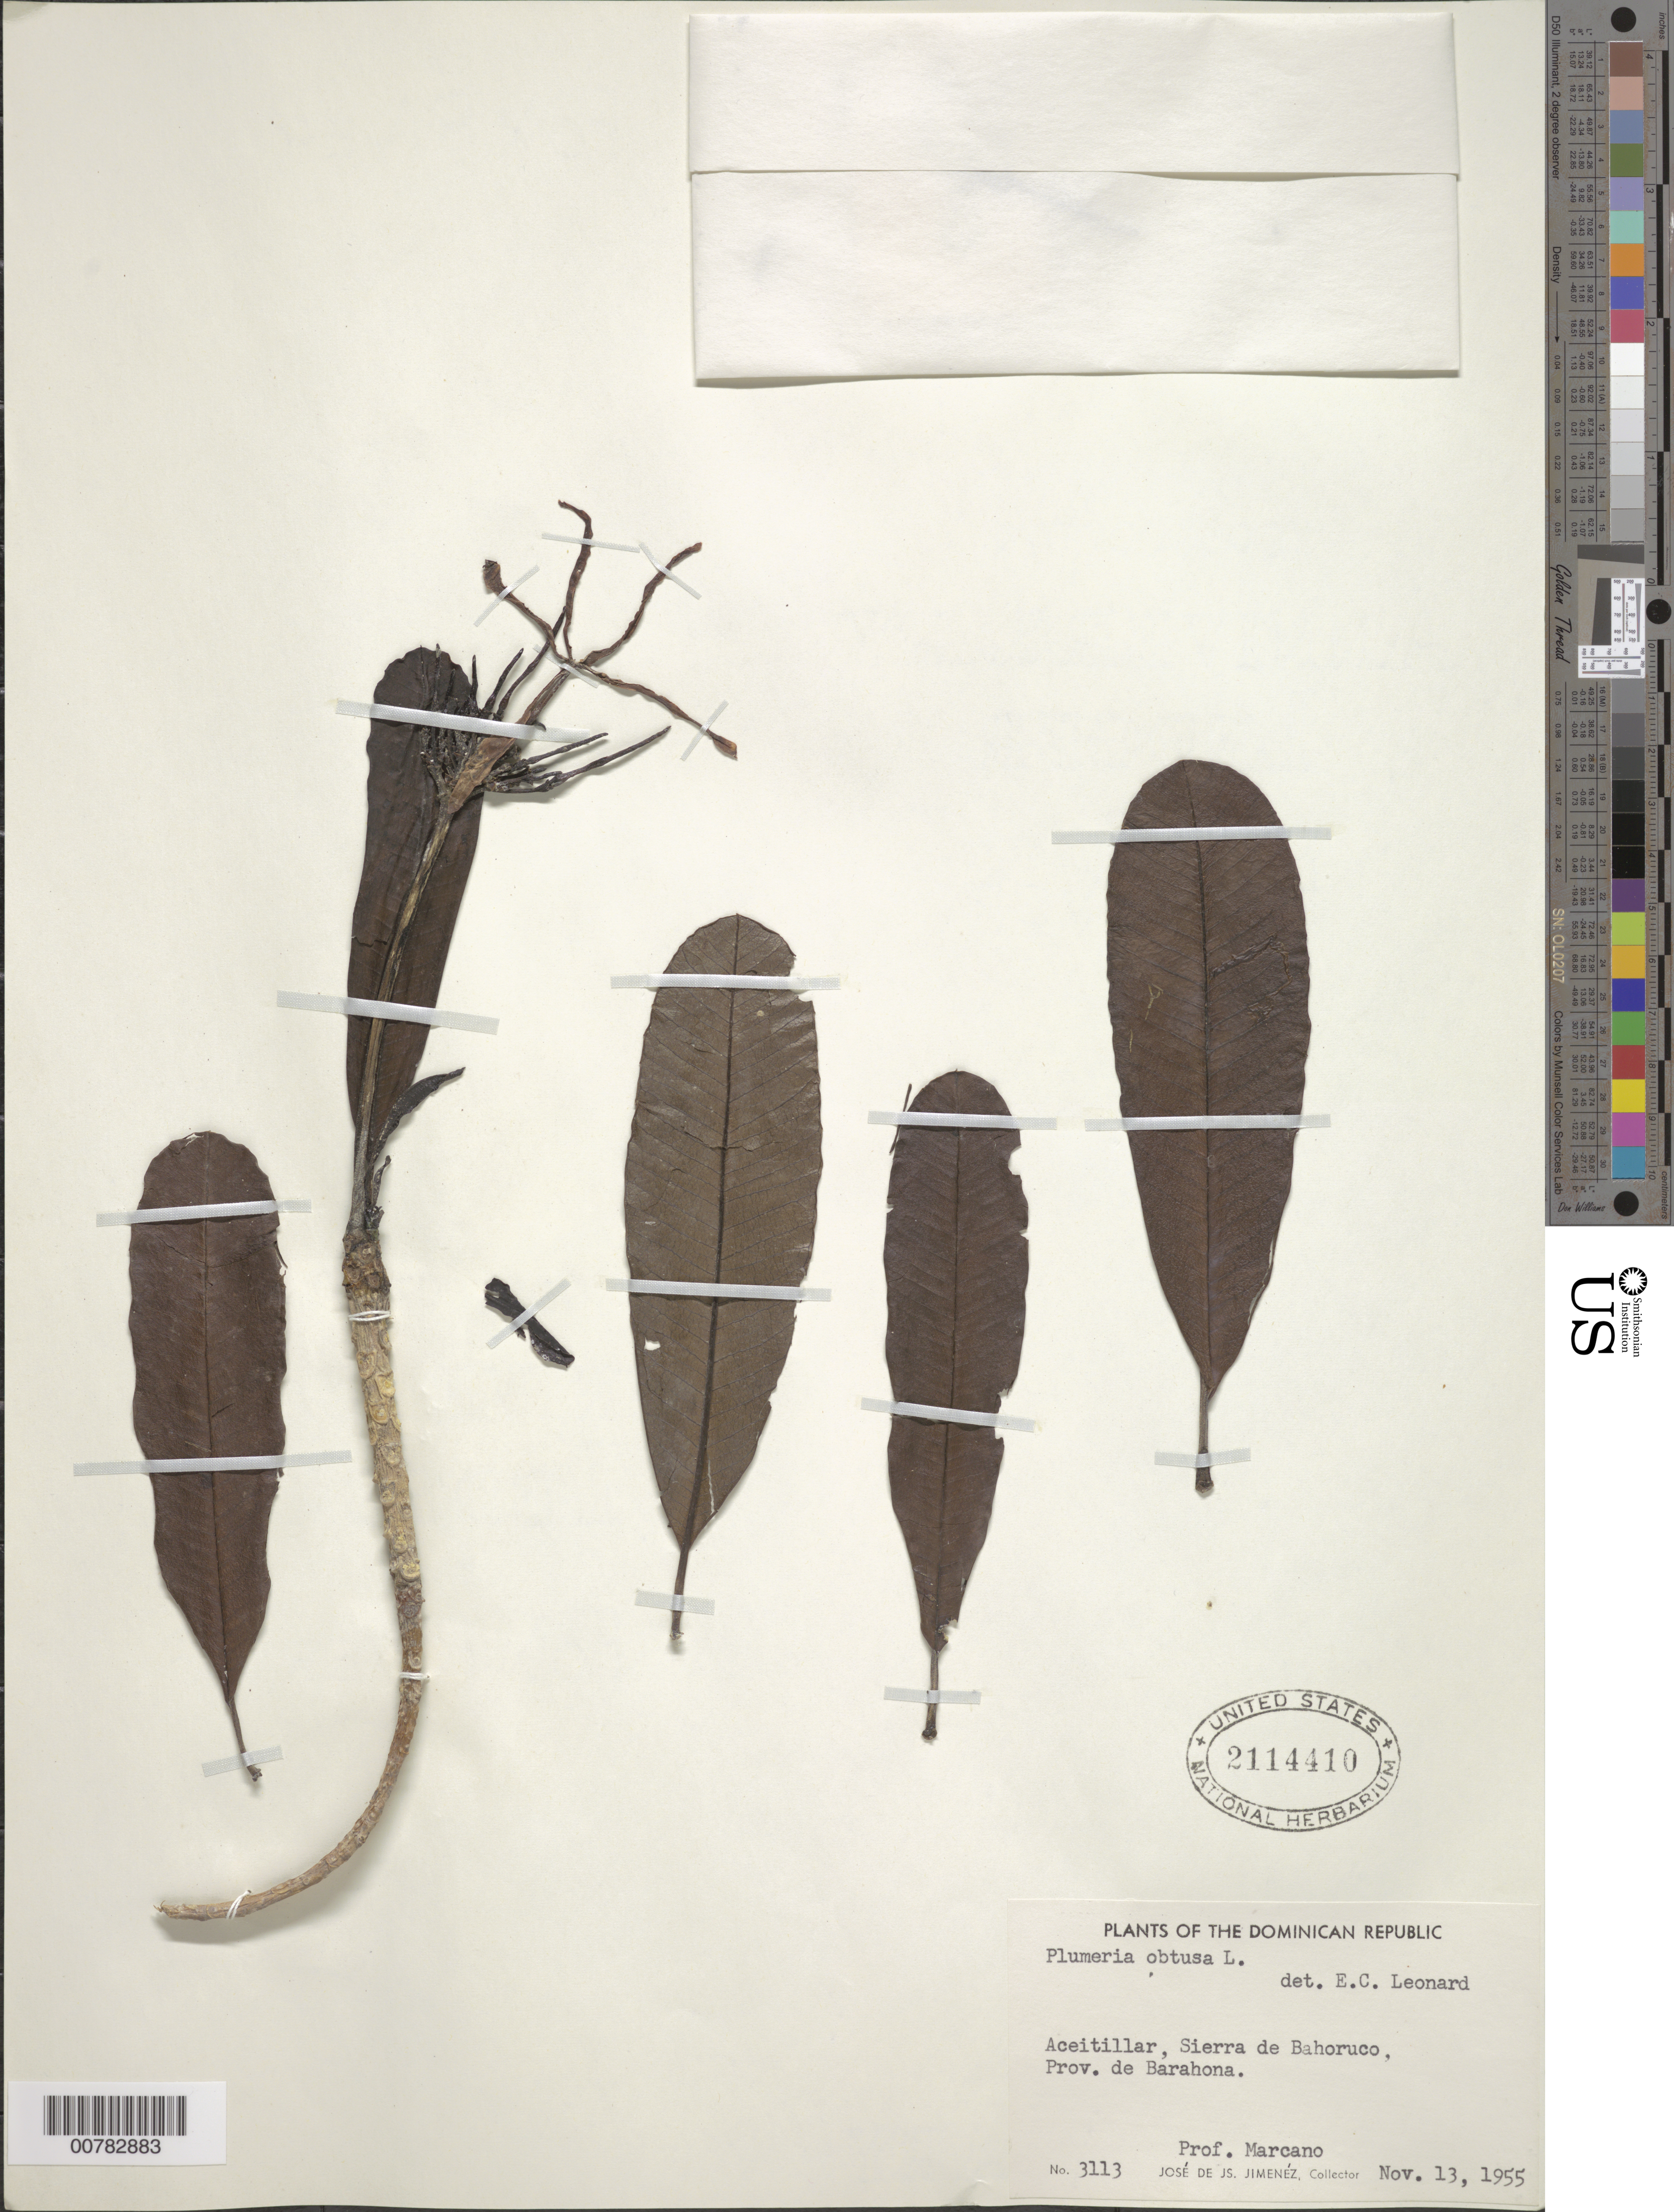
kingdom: Plantae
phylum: Tracheophyta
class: Magnoliopsida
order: Gentianales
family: Apocynaceae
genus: Plumeria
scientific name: Plumeria obtusa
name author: L.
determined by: Leonard, Emery C., (US)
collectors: E. J. Marcano F.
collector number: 3113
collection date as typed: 13 Nov 1955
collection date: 1955-11-13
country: Dominican Republic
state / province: Barahona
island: Hispaniola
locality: Aceitillar, Sierra de Bahoruco.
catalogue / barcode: US 2114410